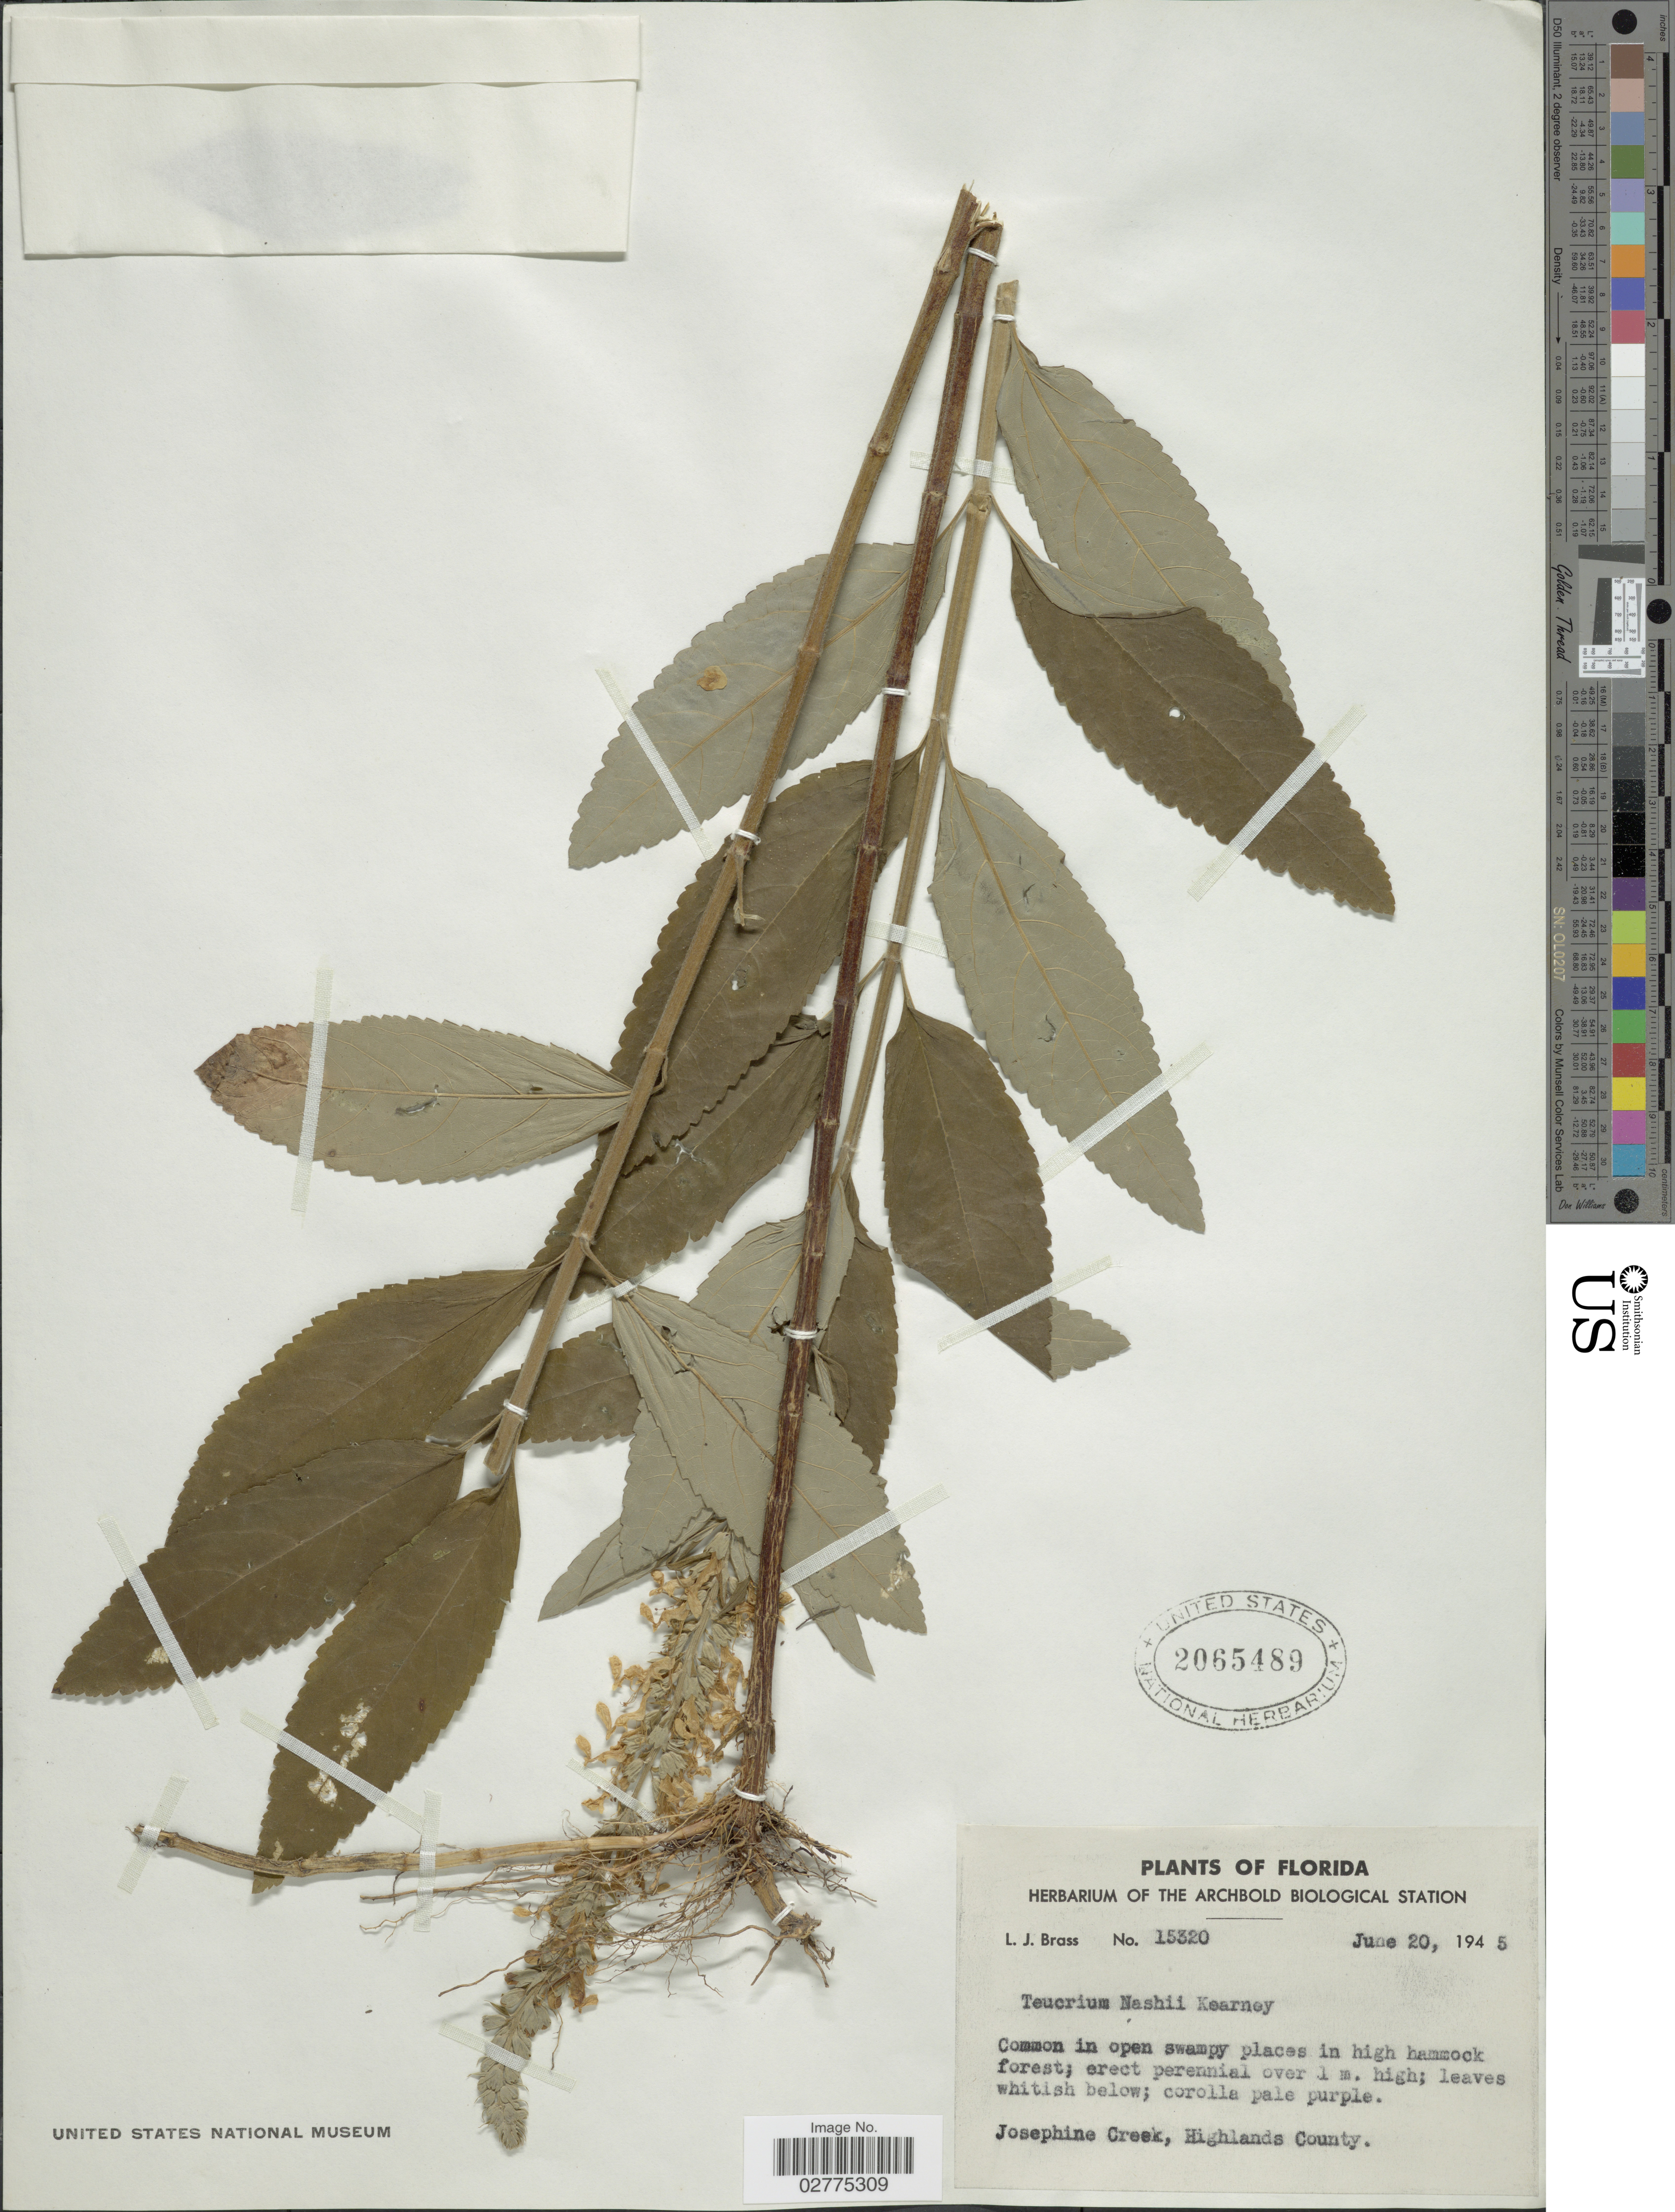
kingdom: Plantae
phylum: Tracheophyta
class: Magnoliopsida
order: Lamiales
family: Lamiaceae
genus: Teucrium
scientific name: Teucrium nashii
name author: Kearney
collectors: L. J. Brass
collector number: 15320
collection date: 1945-06-20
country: United States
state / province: Florida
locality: Josephine Creek, Highlands County.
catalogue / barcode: US 2065489